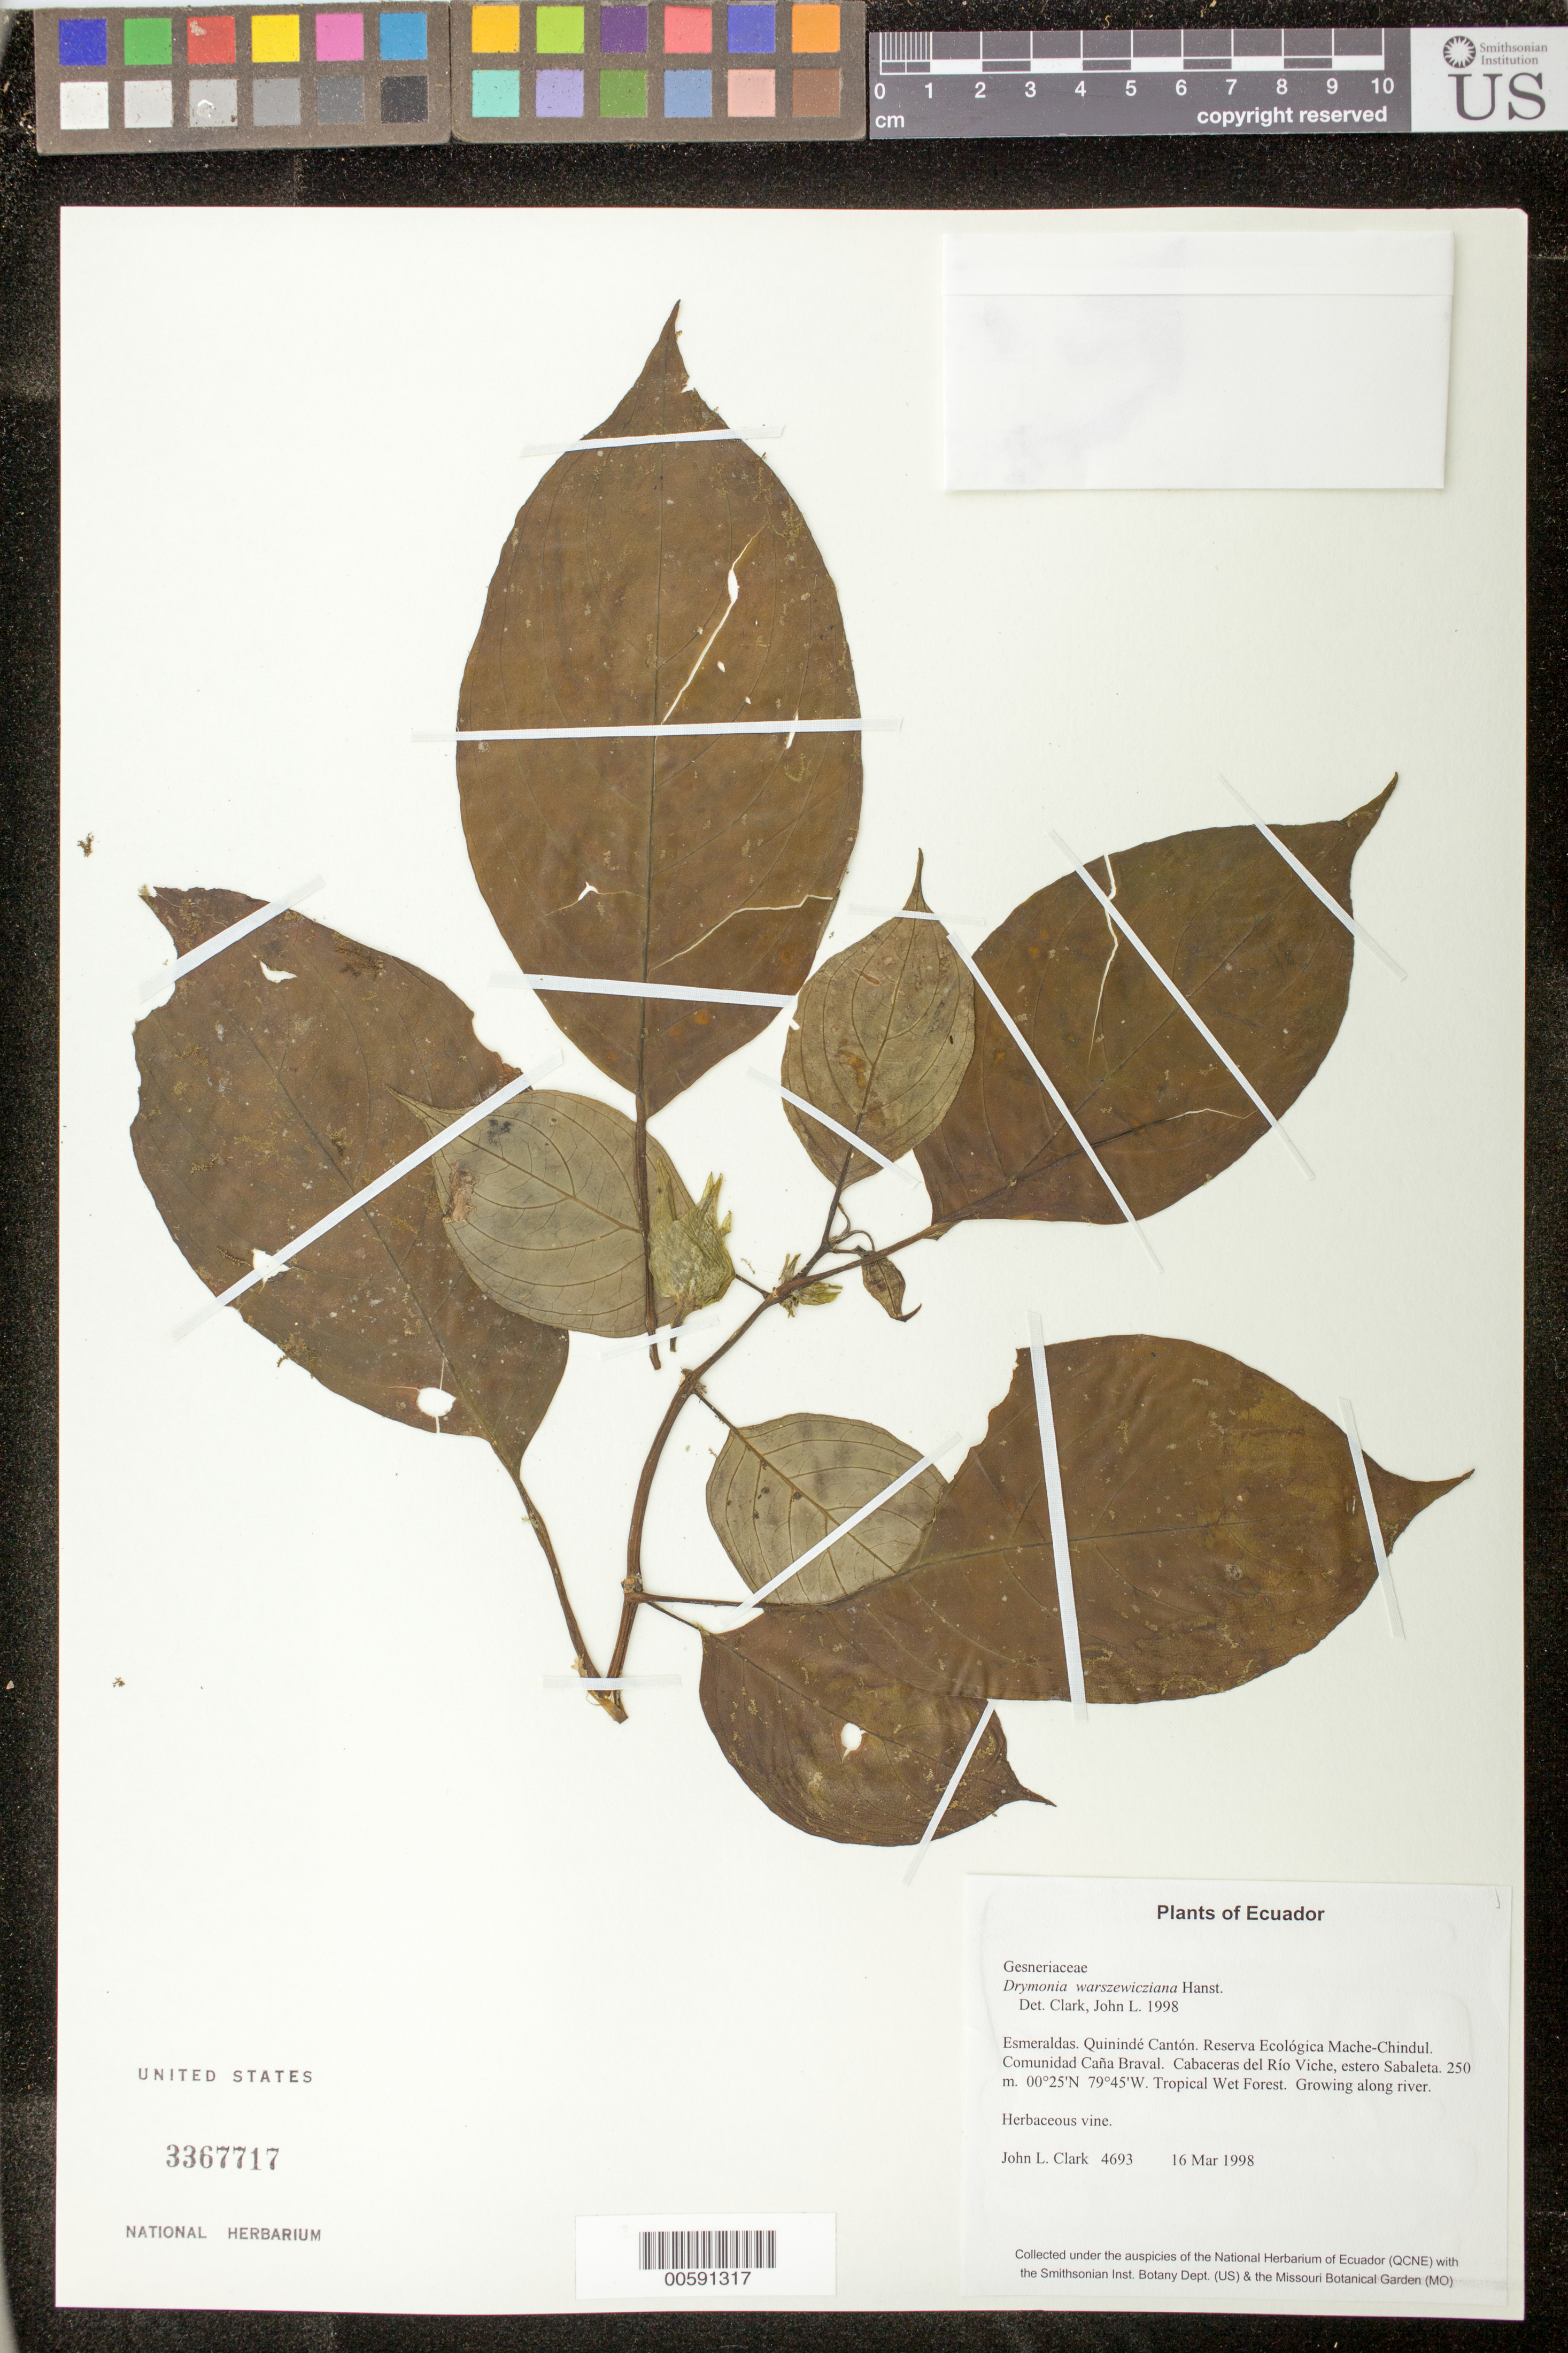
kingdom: Plantae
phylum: Tracheophyta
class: Magnoliopsida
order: Lamiales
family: Gesneriaceae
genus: Drymonia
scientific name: Drymonia warszewicziana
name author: Hanst.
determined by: Clark, J. L., (SEL), The Marie Selby Botanical Garden (UNITED STATES)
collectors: J. L. Clark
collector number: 4693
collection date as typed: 16 Mar 1998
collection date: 1998-03-16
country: Ecuador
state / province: Esmeraldas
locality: Quinindé Cantón. Reserva Ecológica Mache-Chindul. Comunidad Caña Braval. Cabaceras del Río Viche, estero Sabaleta.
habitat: Tropical Wet Forest. Growing along river.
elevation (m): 250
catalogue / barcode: US 3367717